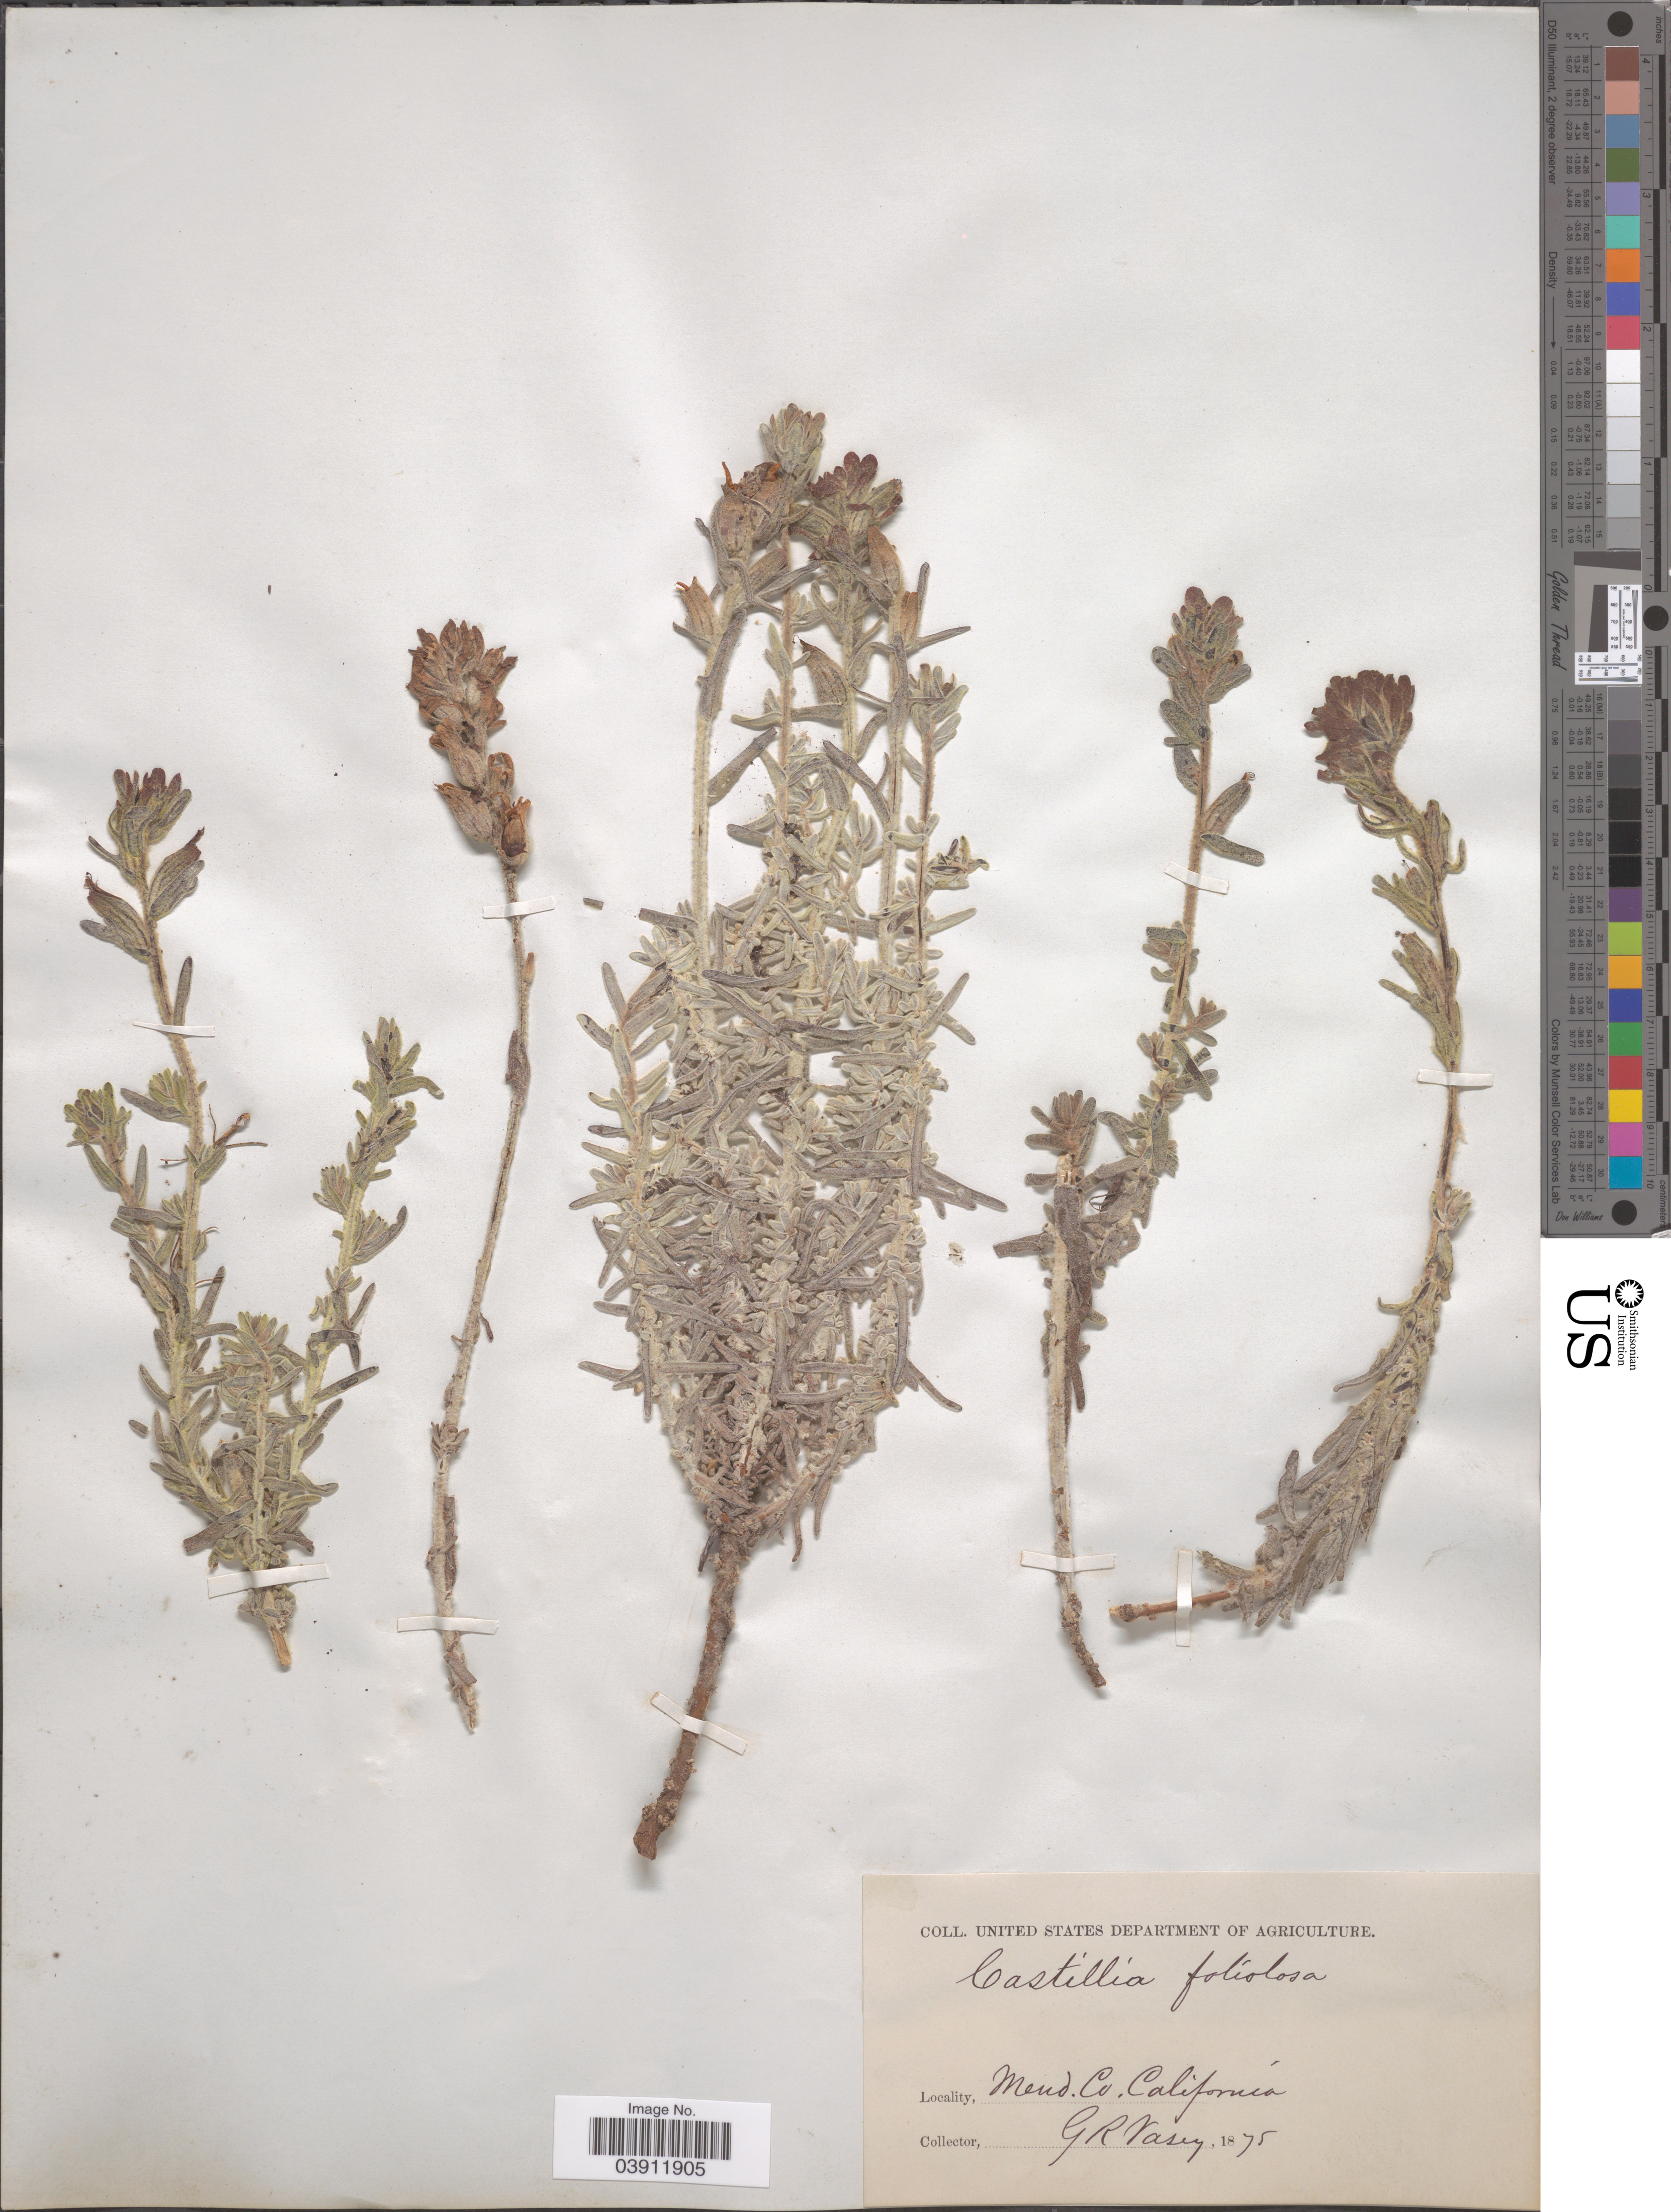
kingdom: Plantae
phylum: Tracheophyta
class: Magnoliopsida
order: Lamiales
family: Orobanchaceae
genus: Castilleja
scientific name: Castilleja foliolosa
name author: Hook. f.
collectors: G. R. Vasey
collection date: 1875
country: United States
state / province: California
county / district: Mendocino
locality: Mend. Co.